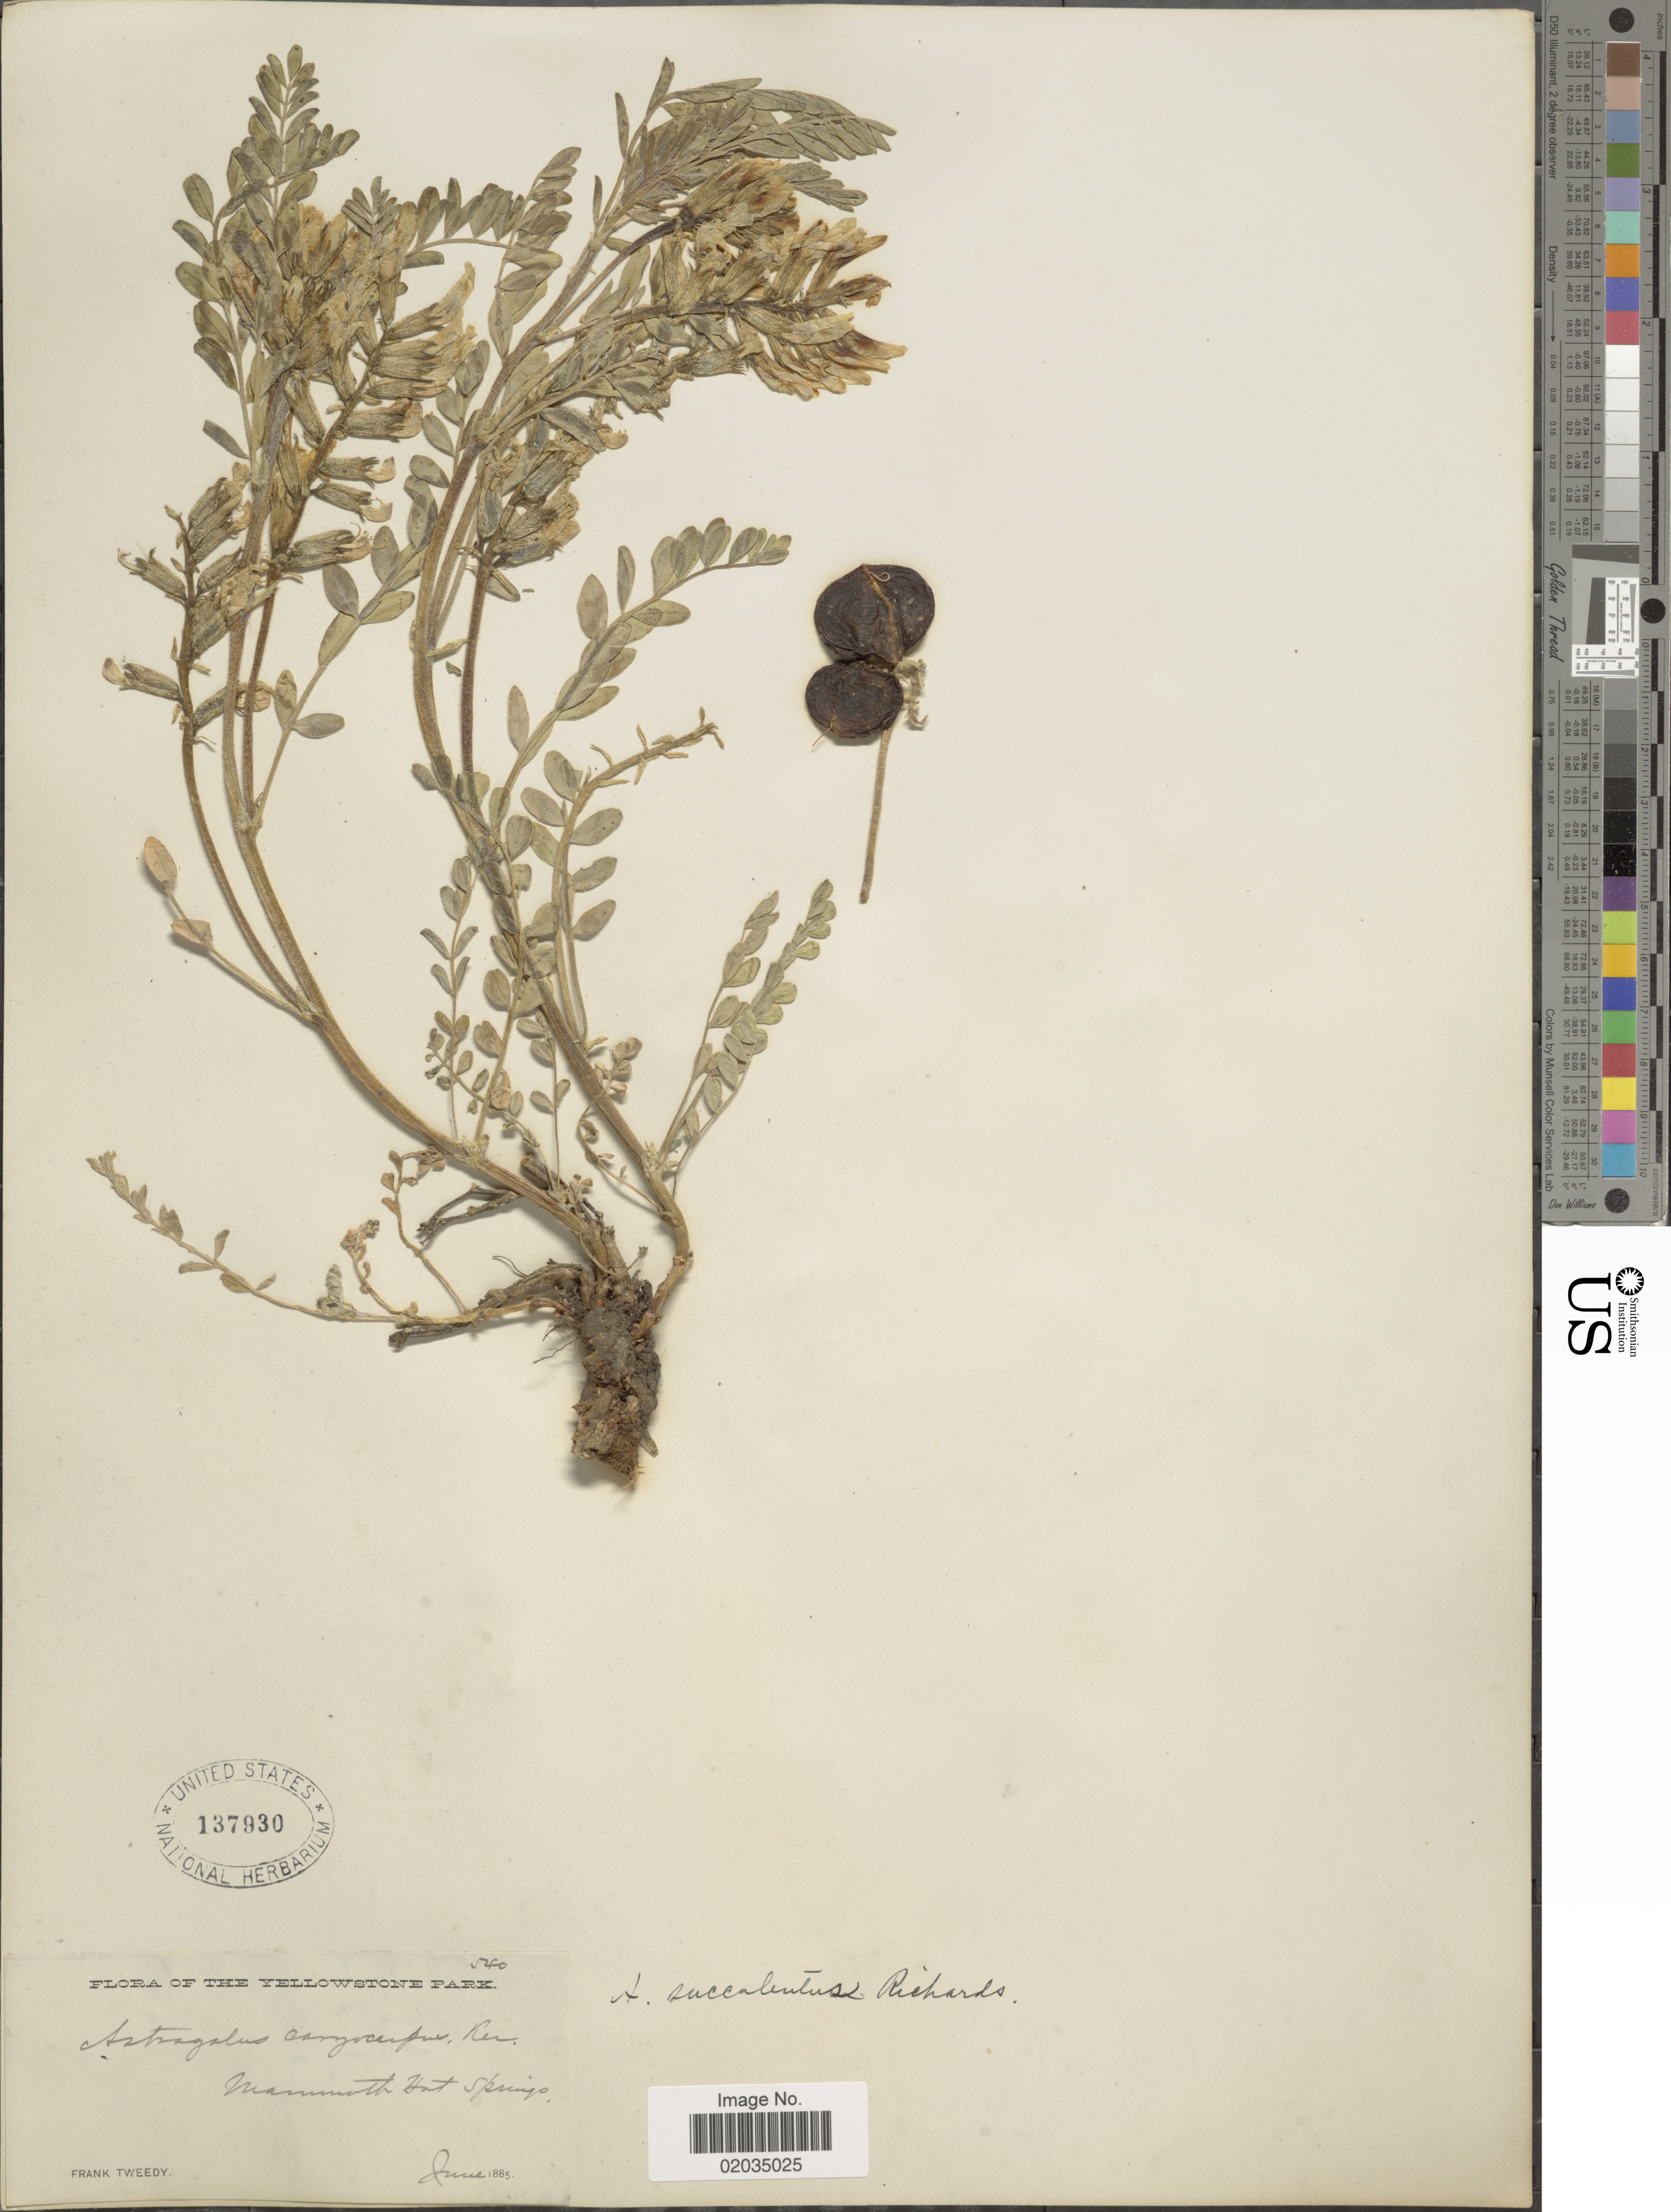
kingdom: Plantae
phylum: Tracheophyta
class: Magnoliopsida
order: Fabales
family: Fabaceae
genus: Astragalus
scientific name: Astragalus succulentus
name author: Richardson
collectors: F. Tweedy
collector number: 540*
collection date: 1885-06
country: United States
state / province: Wyoming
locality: The Yellowstone Park, Mammoth Hot Springs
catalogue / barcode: US 137930